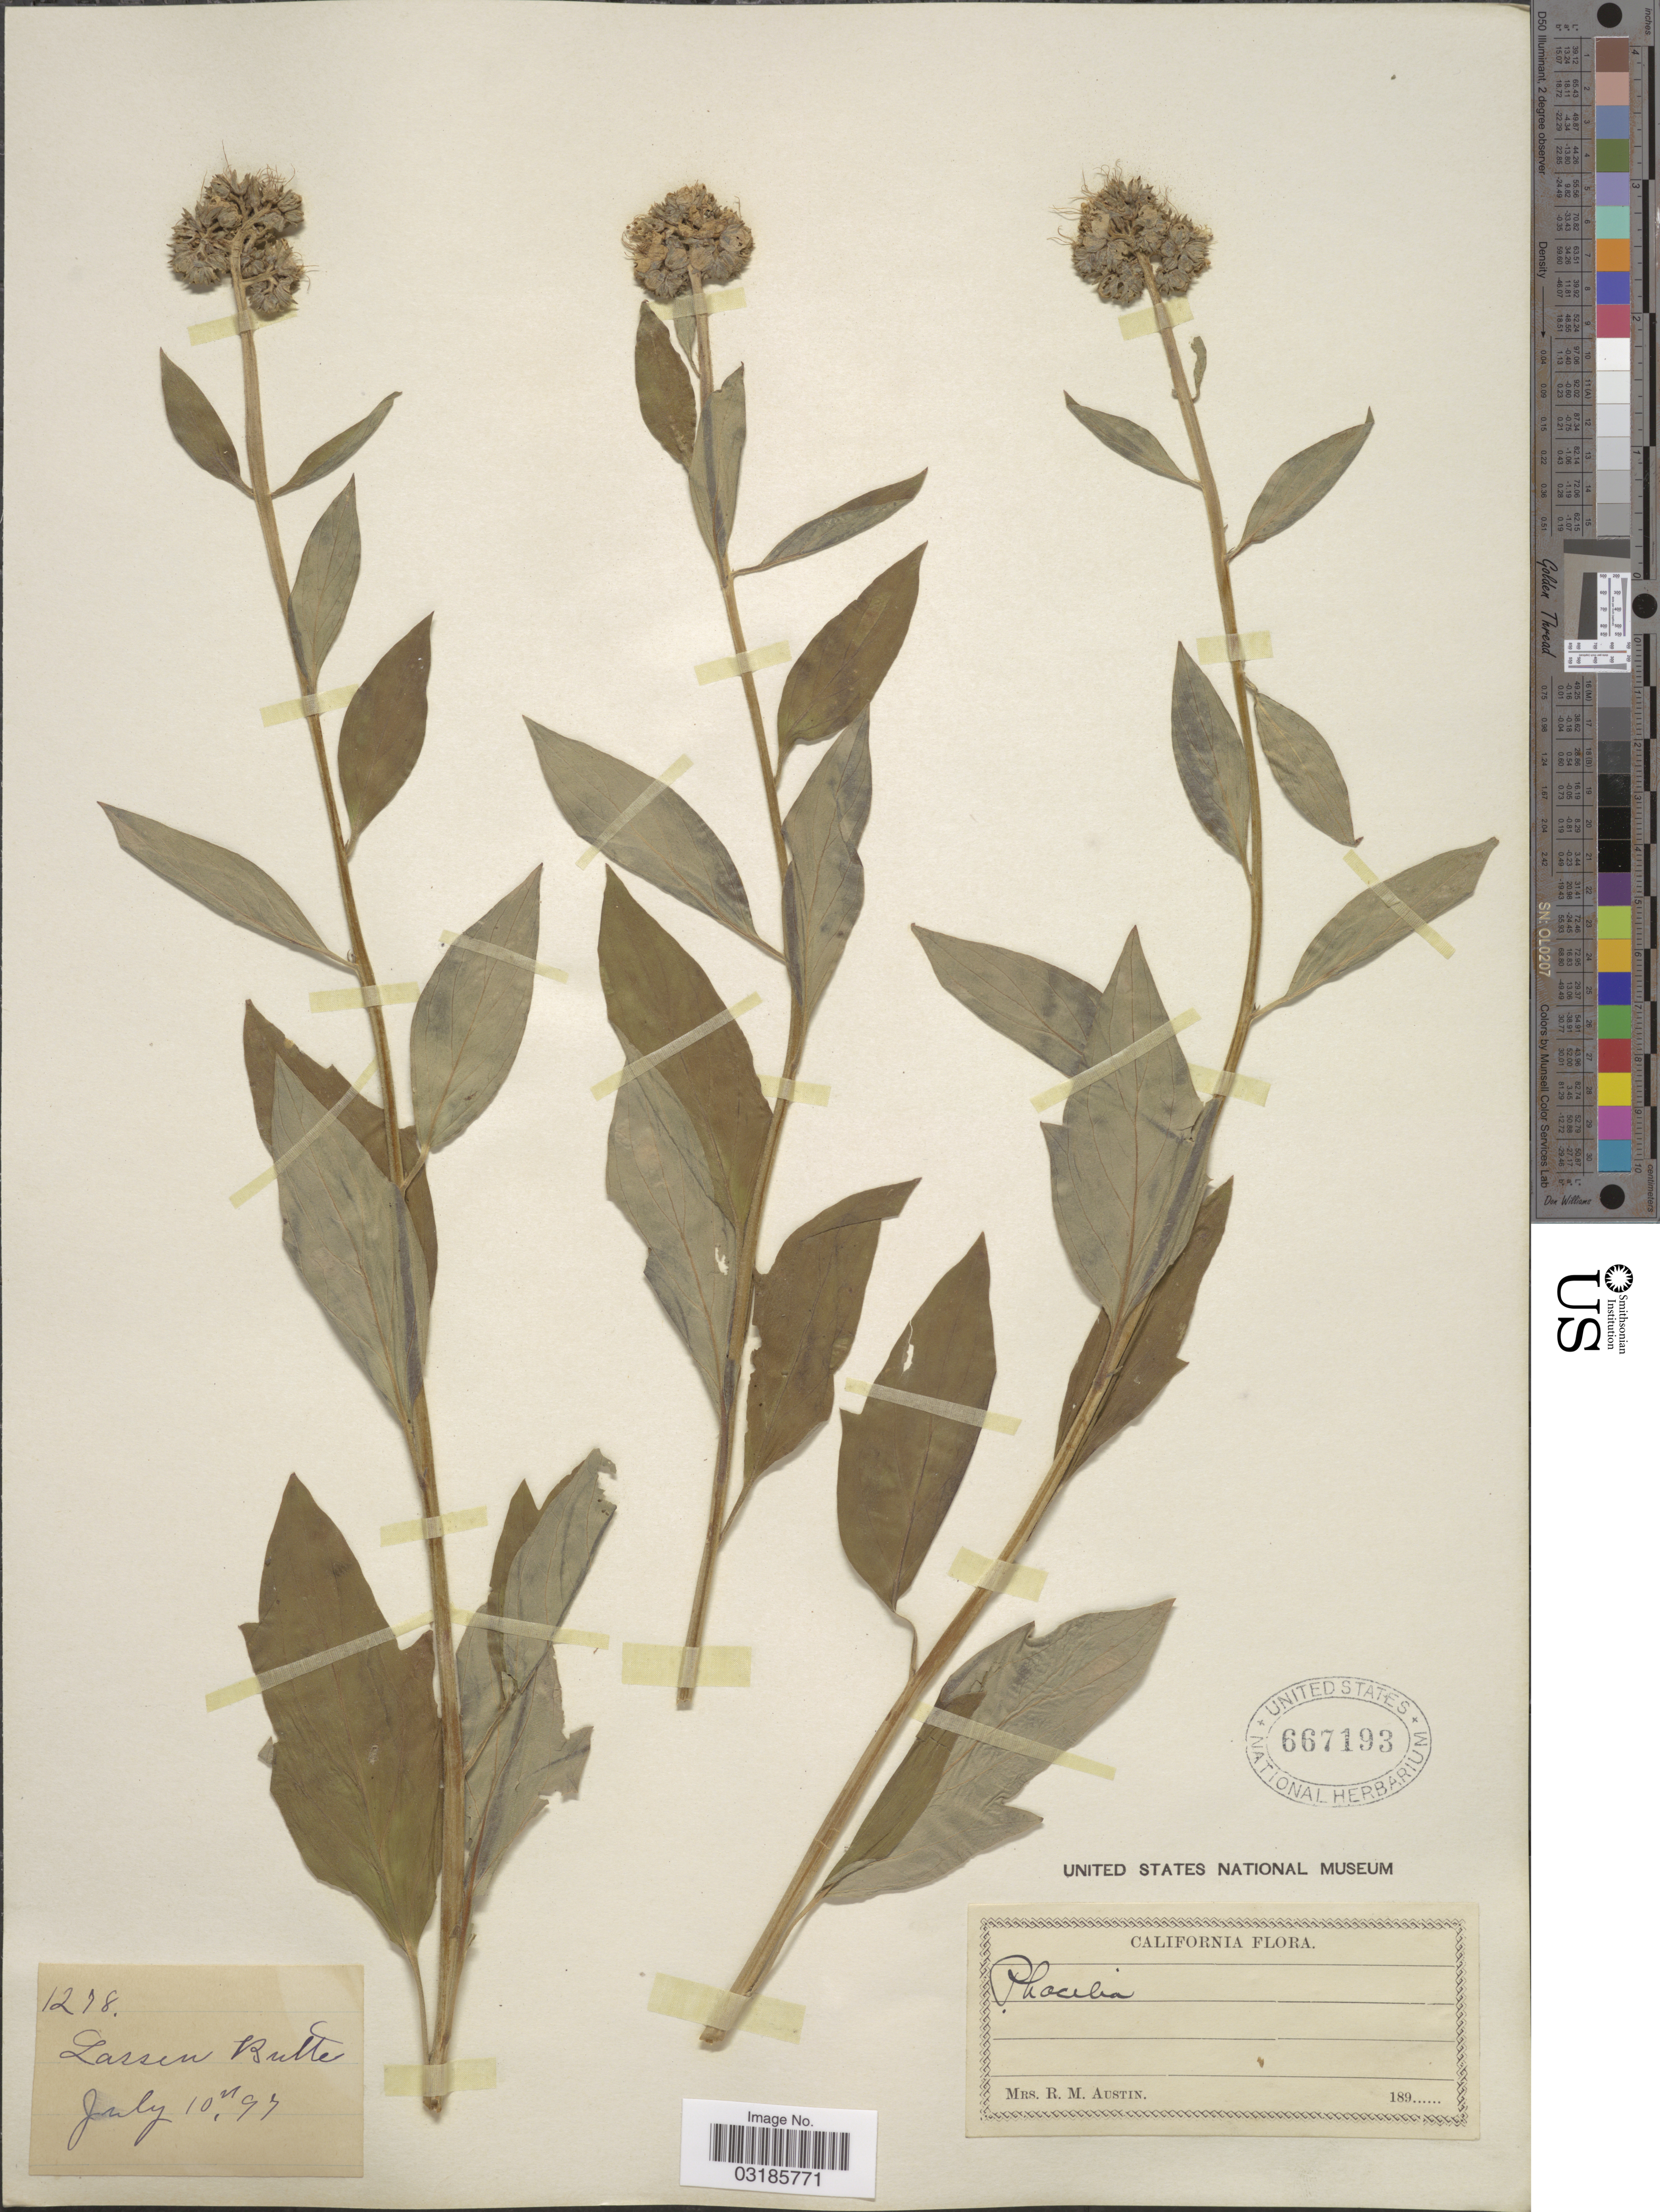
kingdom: Plantae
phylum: Tracheophyta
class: Magnoliopsida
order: Boraginales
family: Hydrophyllaceae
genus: Phacelia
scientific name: Phacelia procera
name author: A. Gray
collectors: R. Austin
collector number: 1278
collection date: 1897-07-10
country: United States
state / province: California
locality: Lassen Butte.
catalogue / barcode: US 667193